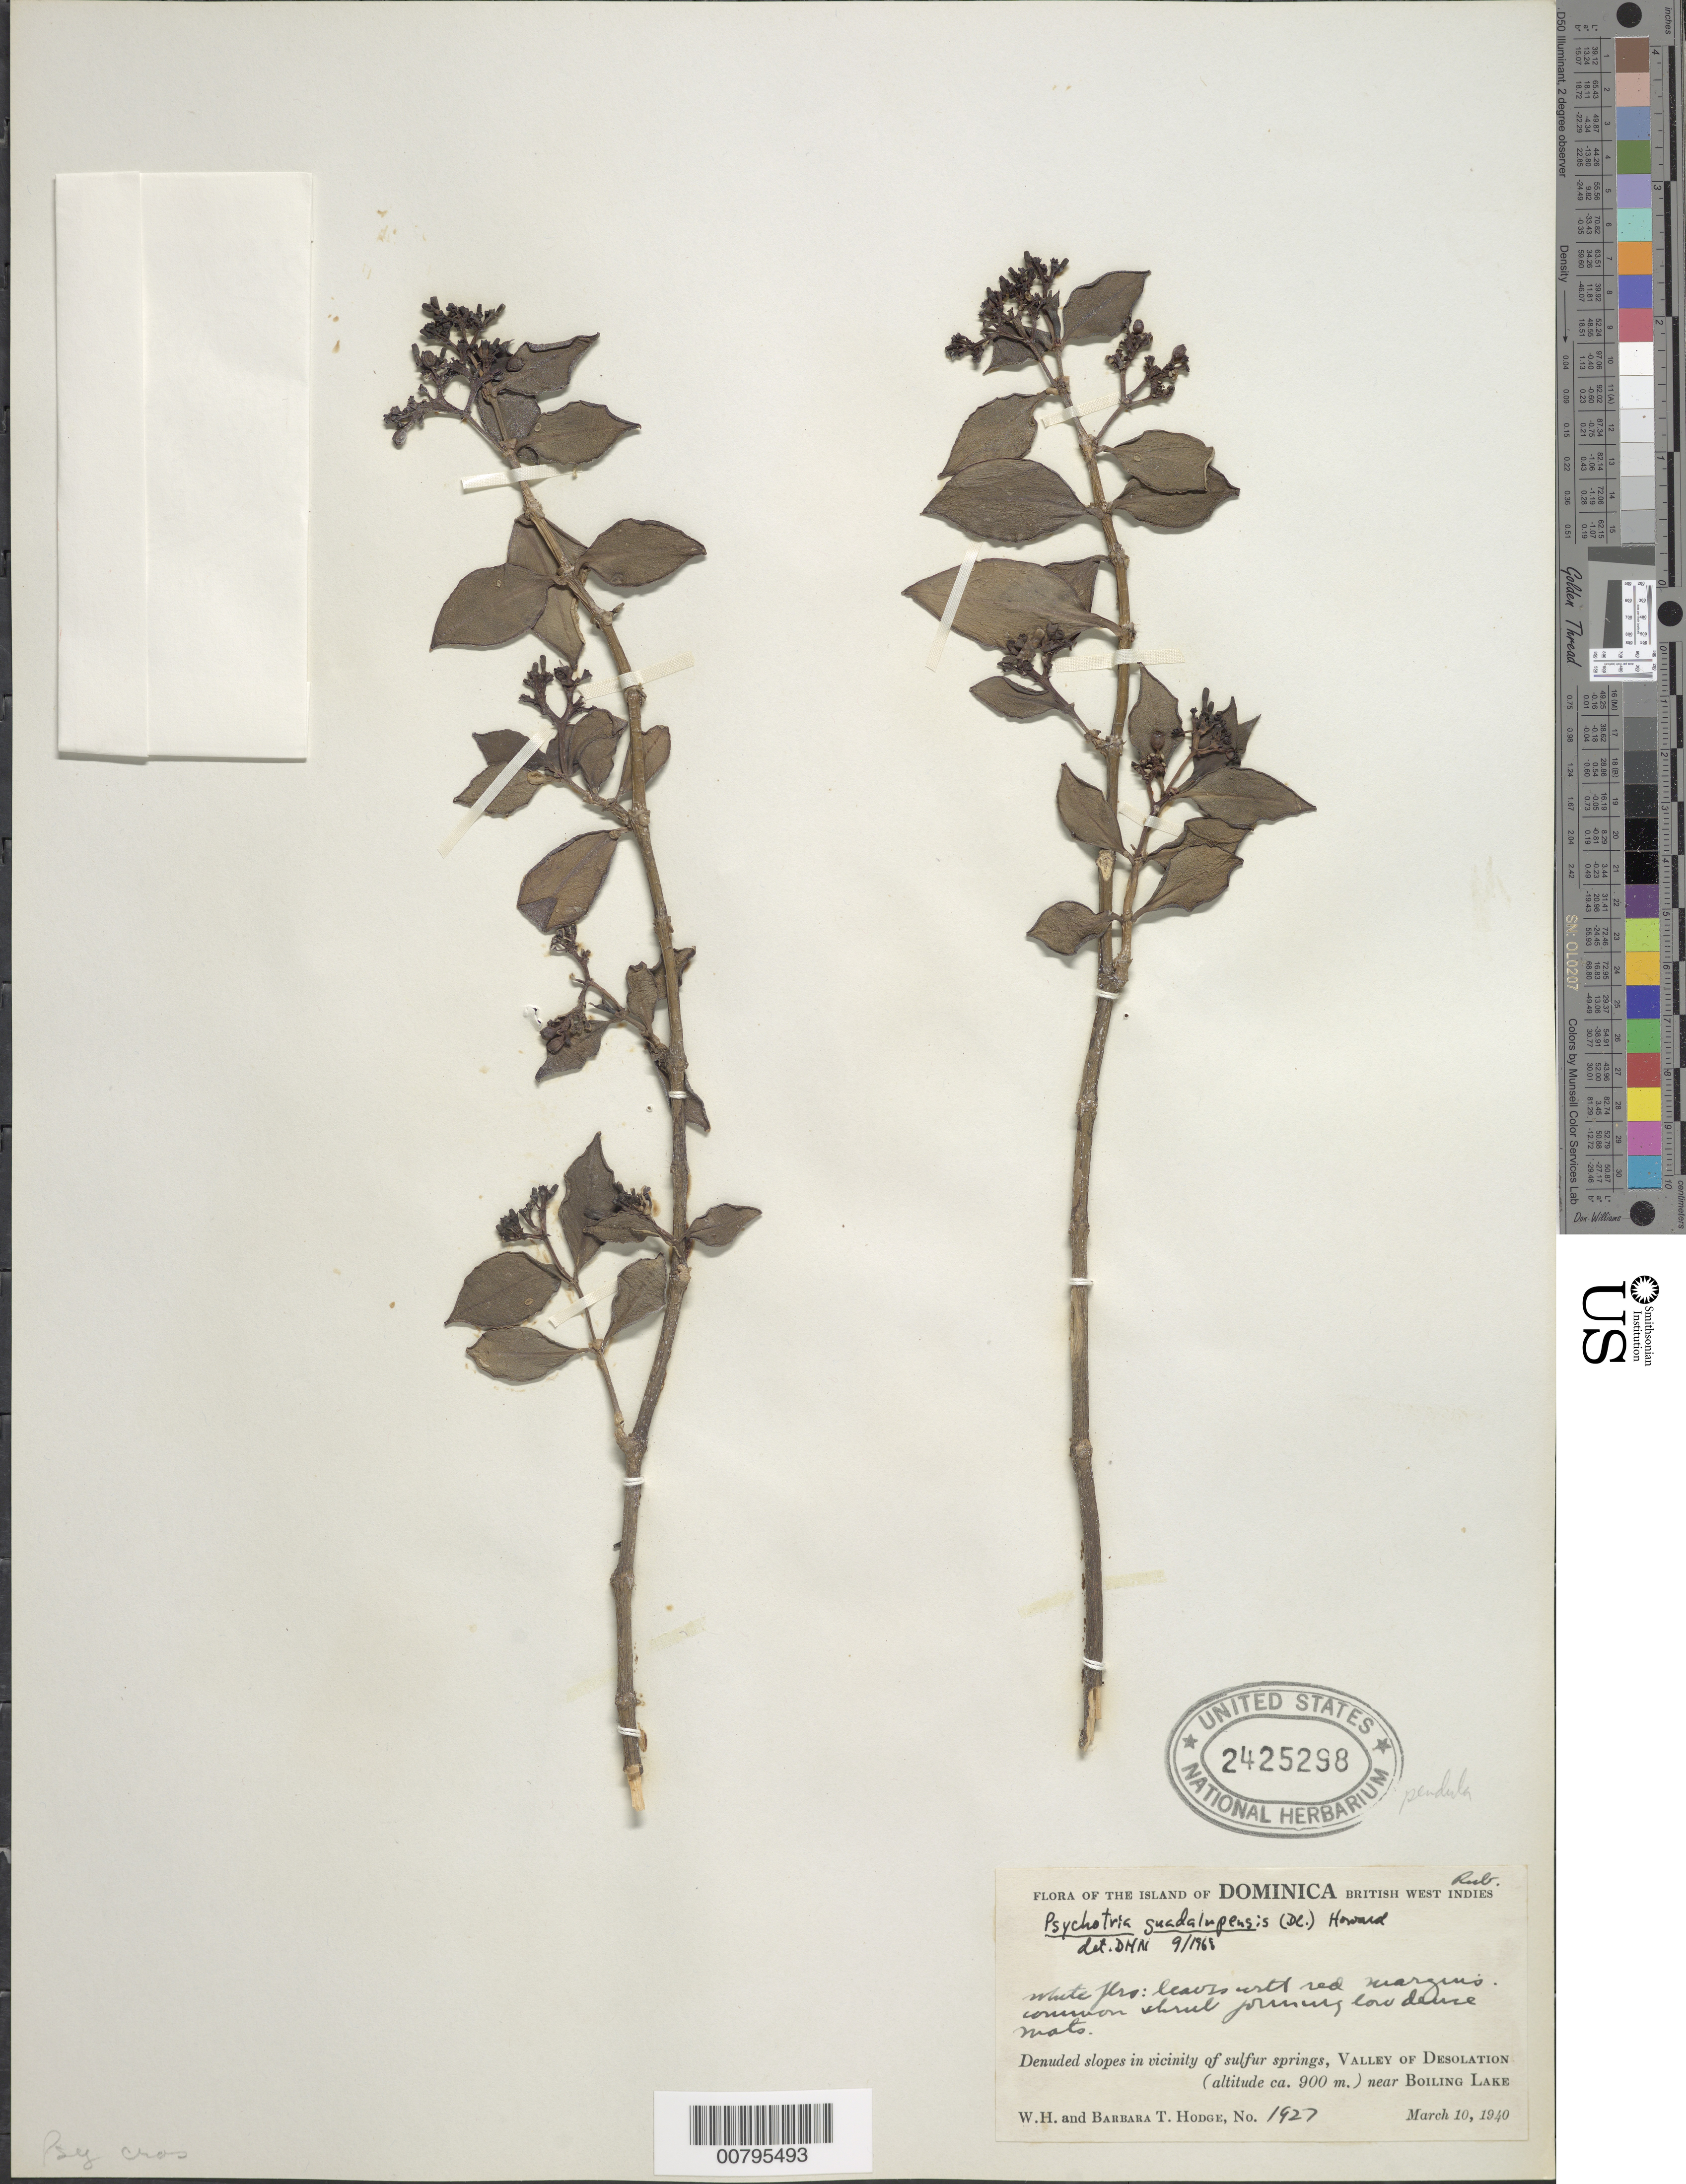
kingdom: Plantae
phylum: Tracheophyta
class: Magnoliopsida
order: Gentianales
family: Rubiaceae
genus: Notopleura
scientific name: Notopleura guadalupensis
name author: (DC.) C.M. Taylor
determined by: Nicolson, Dan H.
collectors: W. Hodge & B. Hodge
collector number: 1927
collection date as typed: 10 Mar 1940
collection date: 1940-03-10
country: Dominica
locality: Slopes in vicinity of sulfur springs; Valley of Desolation, near Boiling Lake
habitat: Denuded slopes in vicinity of sulfur springs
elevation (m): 900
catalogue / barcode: US 2425298